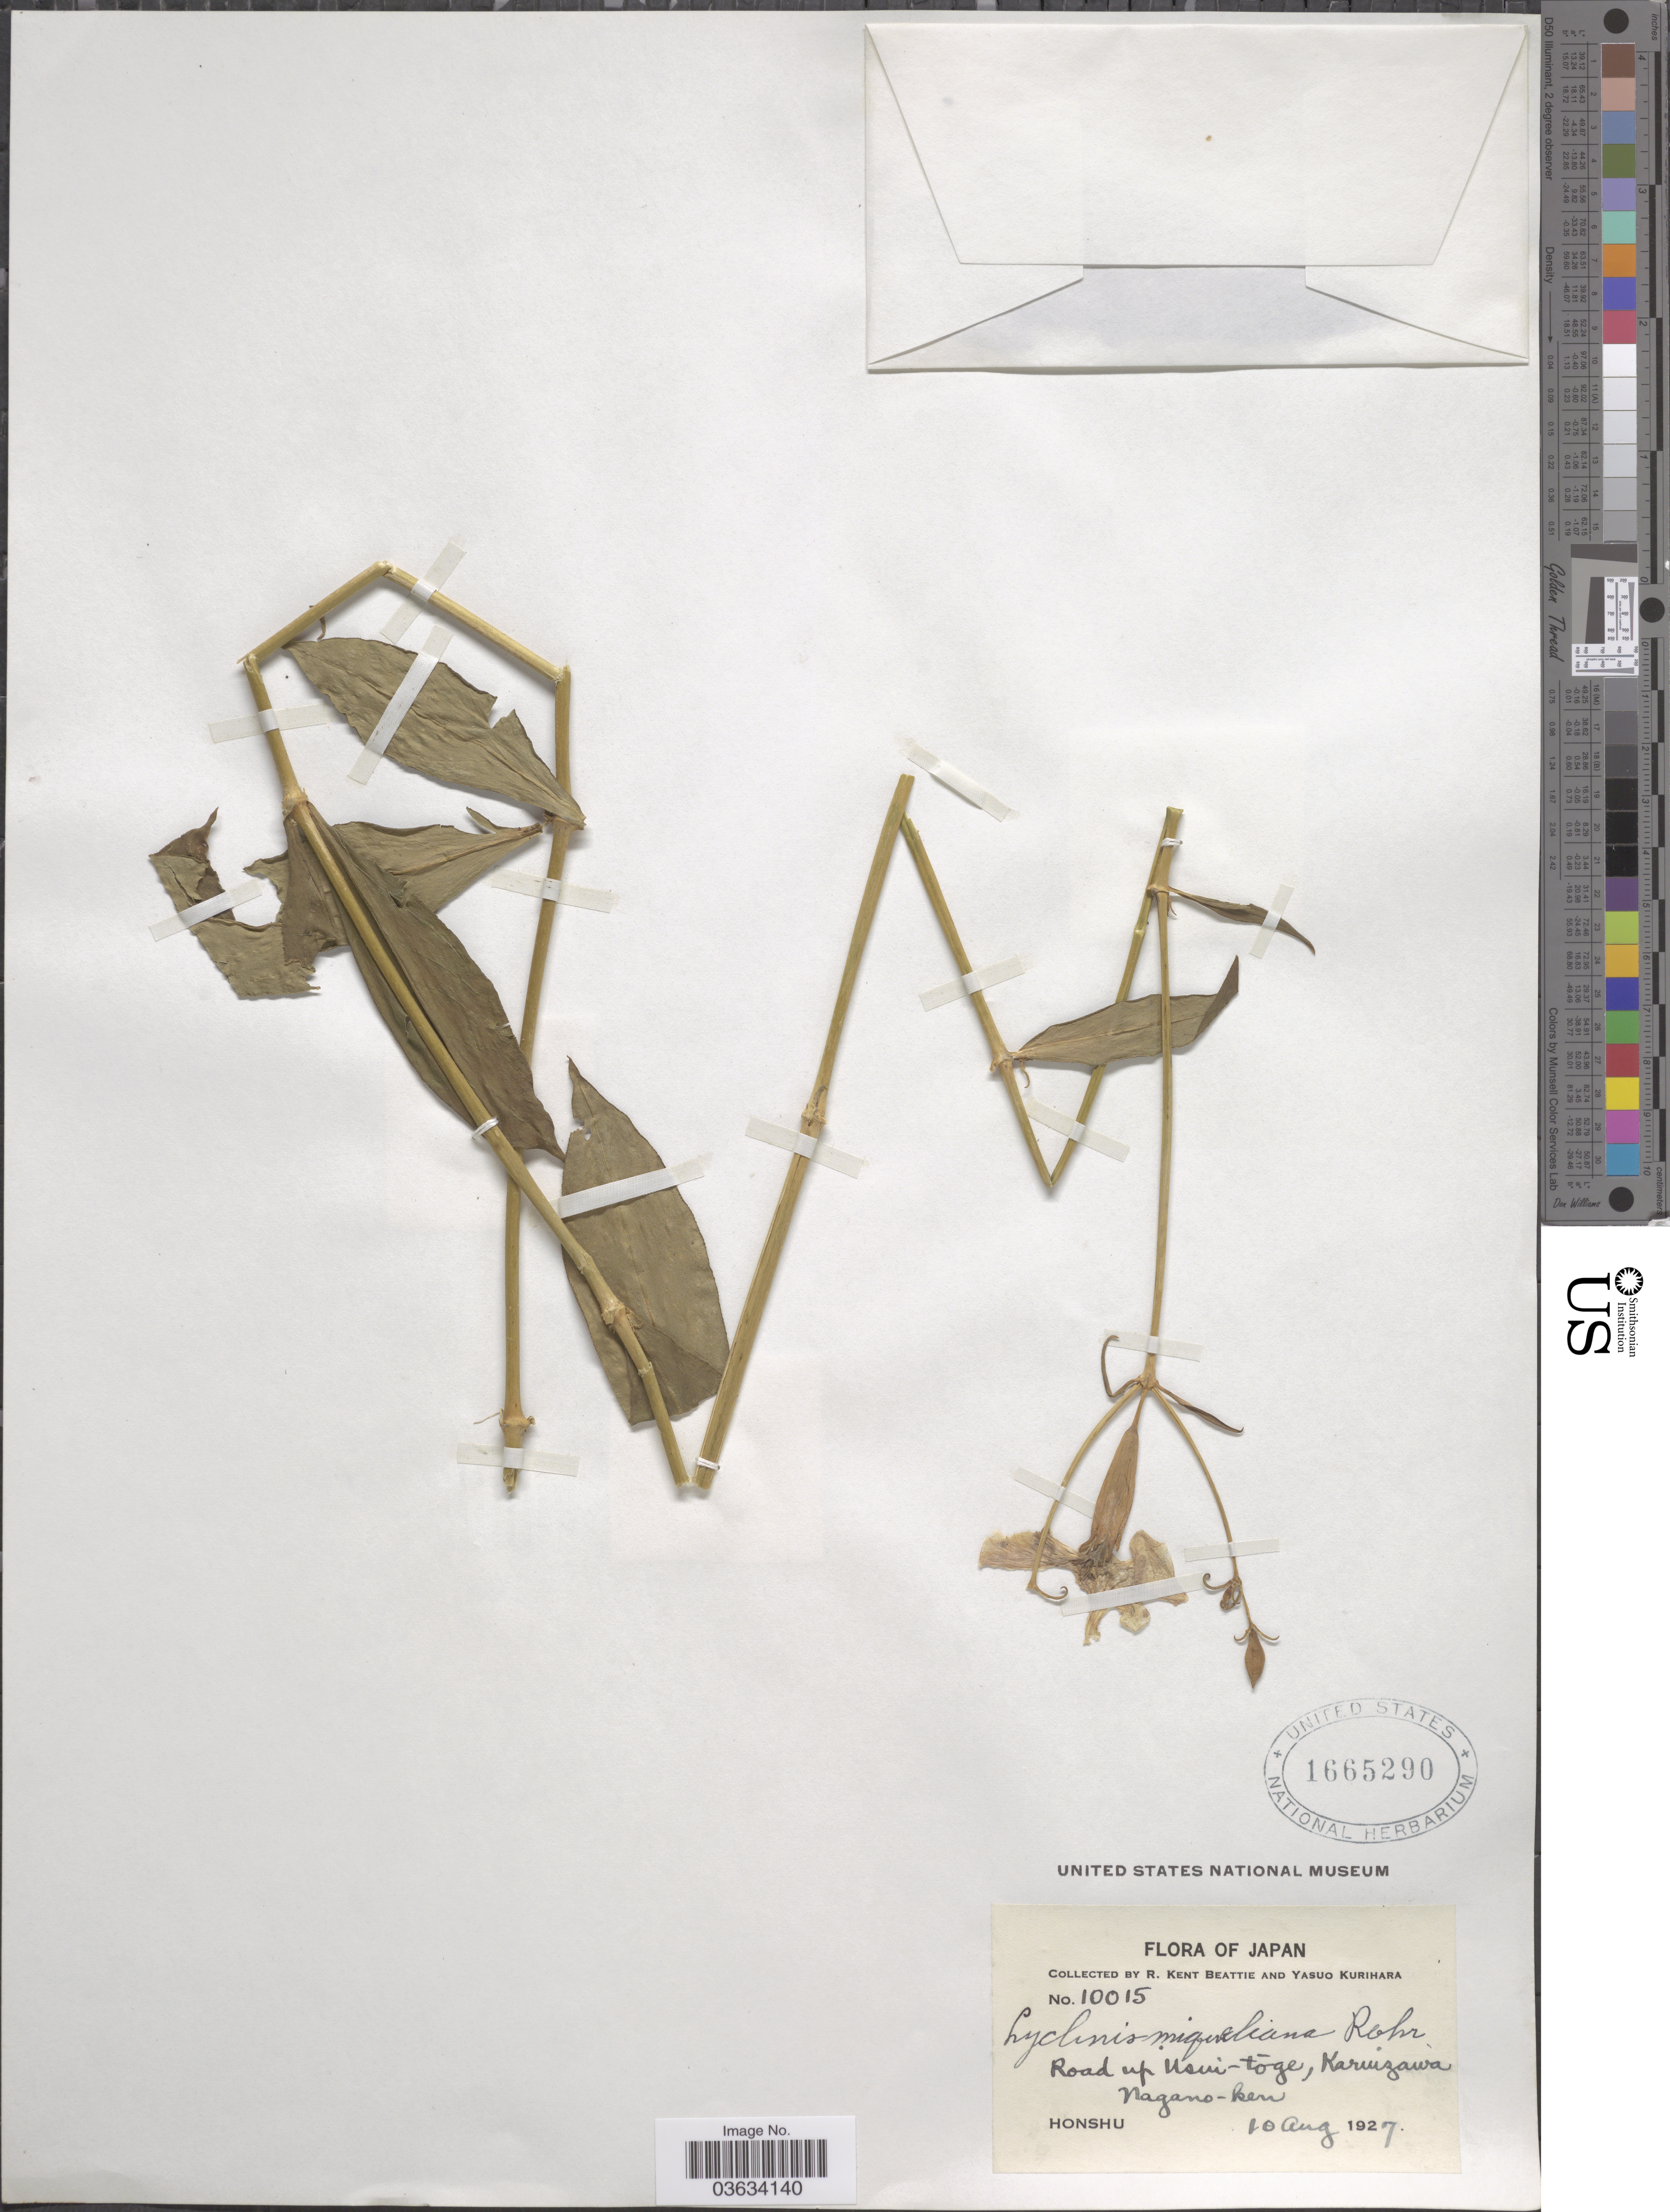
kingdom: Plantae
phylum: Tracheophyta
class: Magnoliopsida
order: Caryophyllales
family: Caryophyllaceae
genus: Silene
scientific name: Silene miqueliana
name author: (Rohrb. ex Franch. & Sav.) H. Ohashi & H. Nakai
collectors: R. K. Beattie & Y. Kurihara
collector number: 10015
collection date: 1927-08-10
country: Japan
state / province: Nagano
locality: Road up Usui-tóge, Karuizawa, Nagano-ken. Honshu.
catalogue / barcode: US 1665290